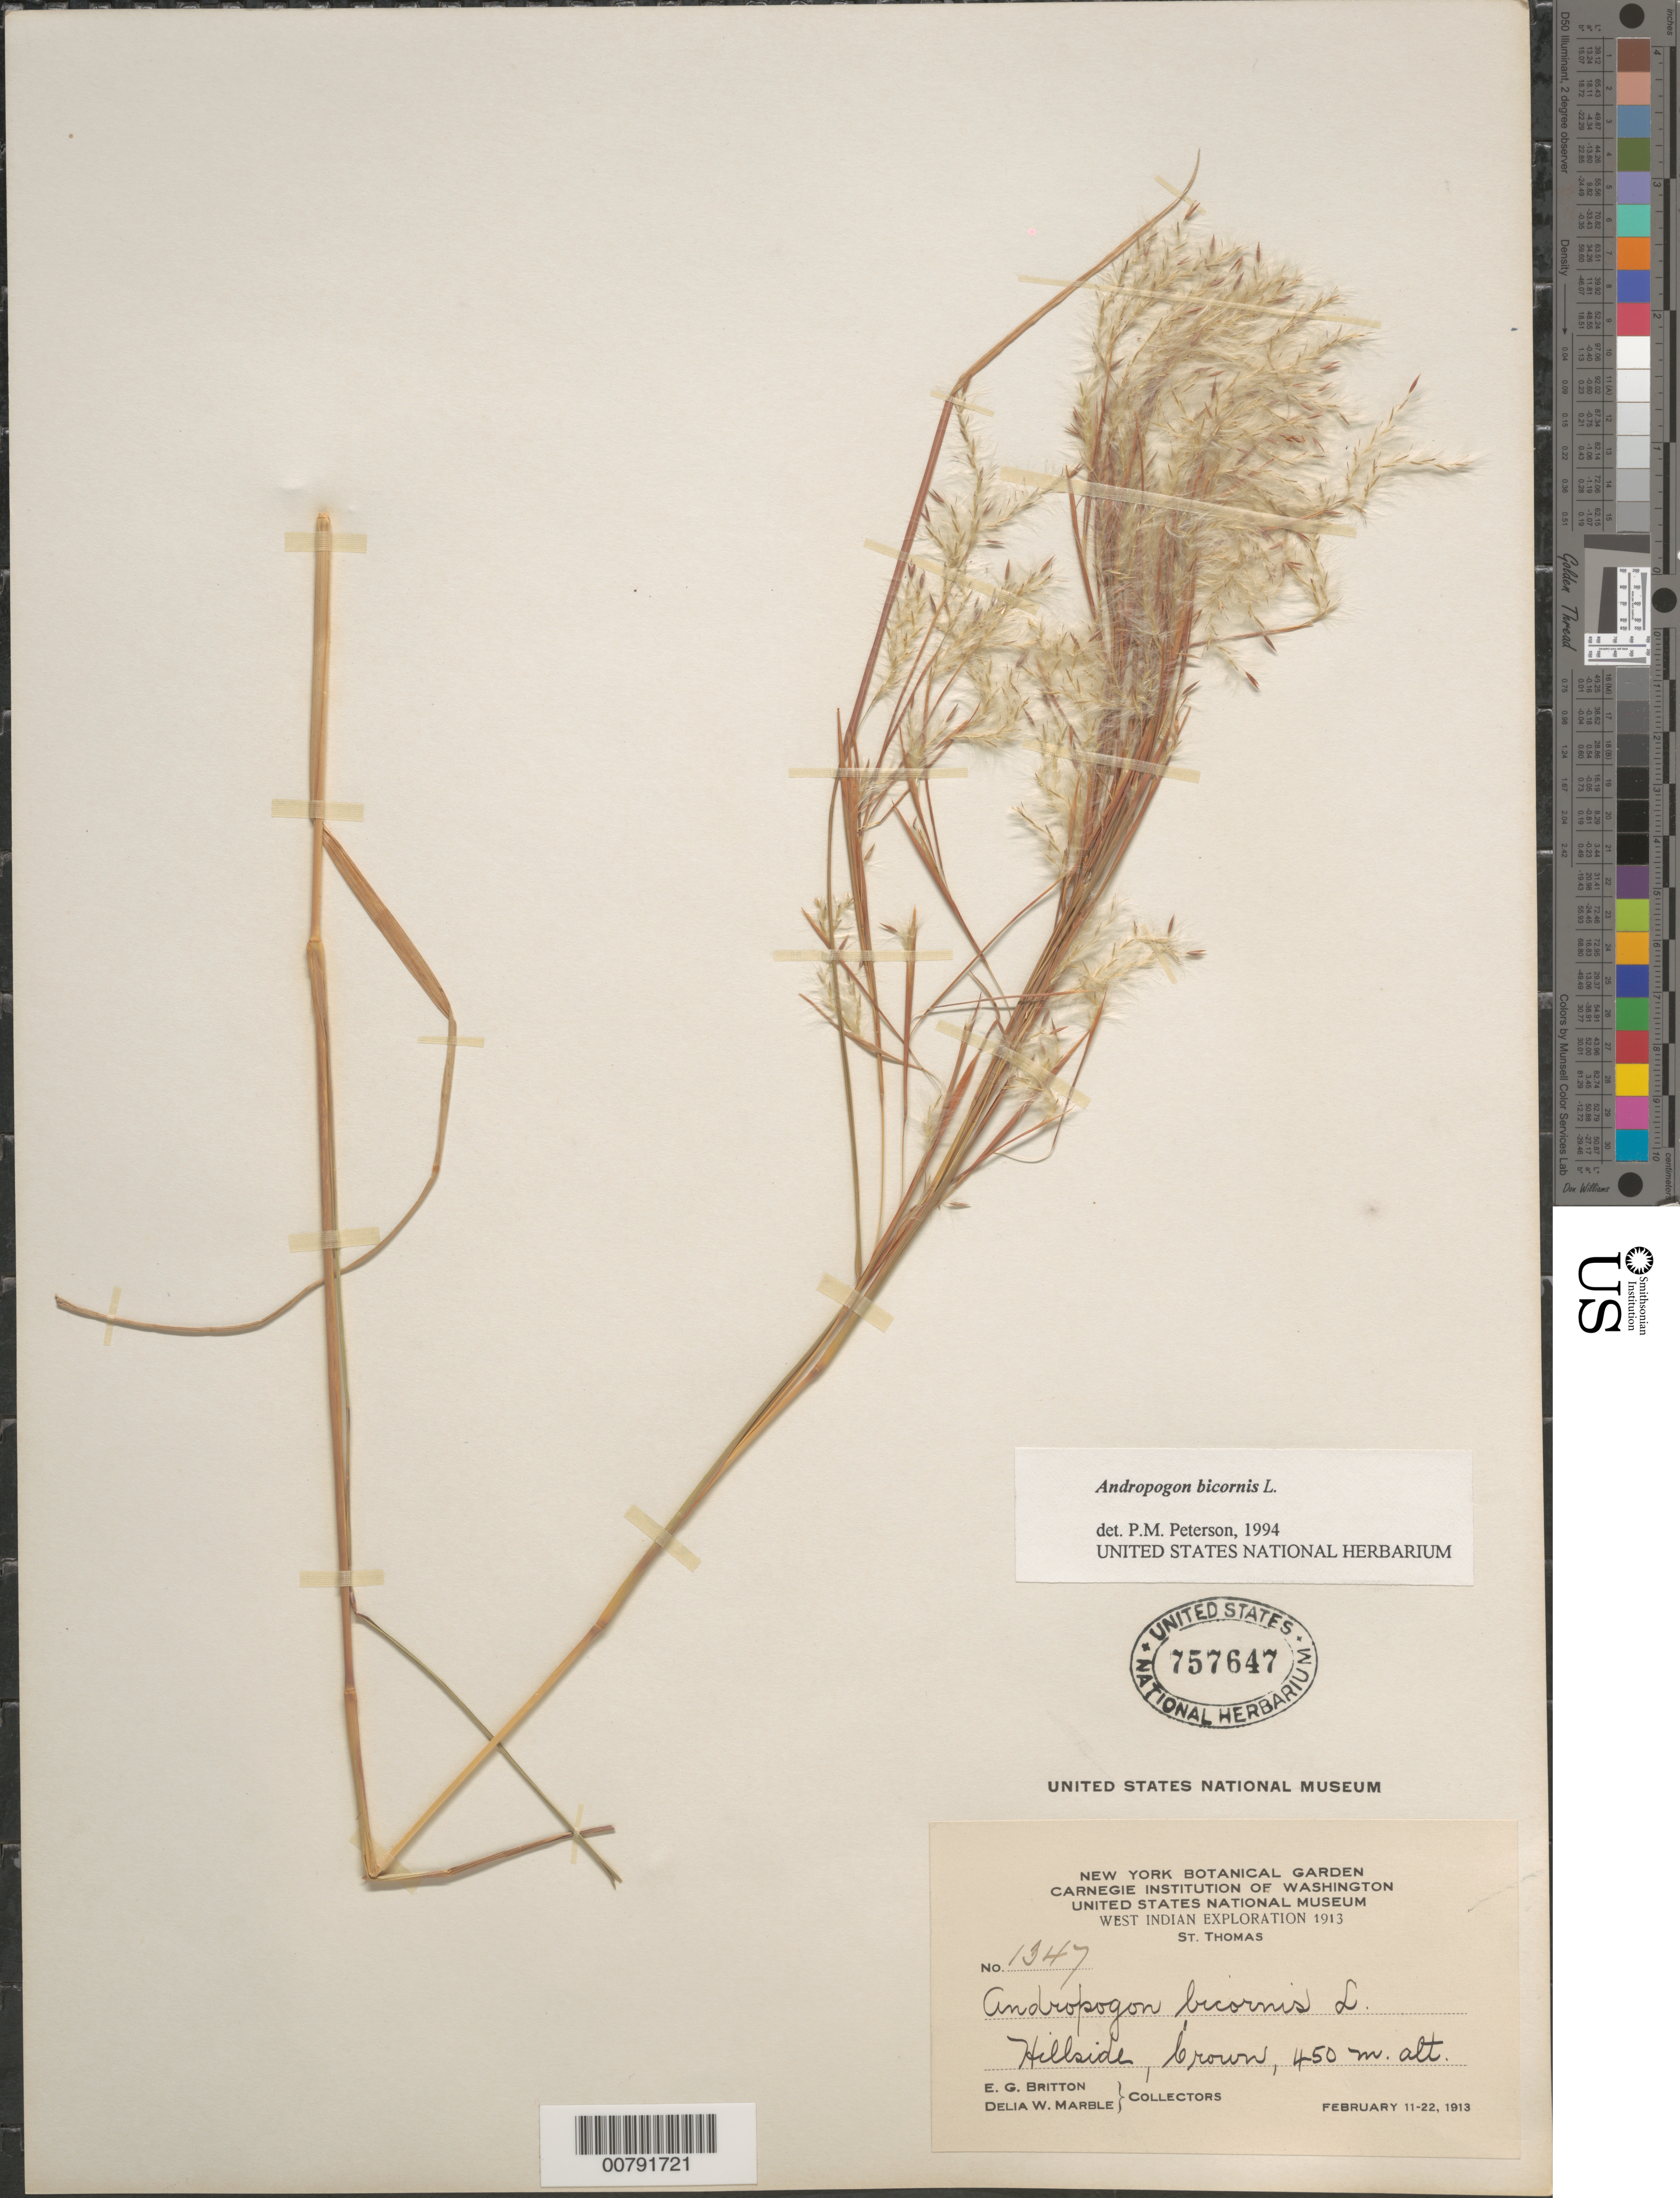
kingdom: Plantae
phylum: Tracheophyta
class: Liliopsida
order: Poales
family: Poaceae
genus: Andropogon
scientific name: Andropogon bicornis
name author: L.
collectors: E. G. Britton & D. W. Marble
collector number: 1347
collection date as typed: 11 Feb 1913 to 22 Feb 1913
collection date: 1913-02-11/1913-02-22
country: U.S. Virgin Islands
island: St. Thomas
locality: St. Thomas; Crown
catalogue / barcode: US 757647